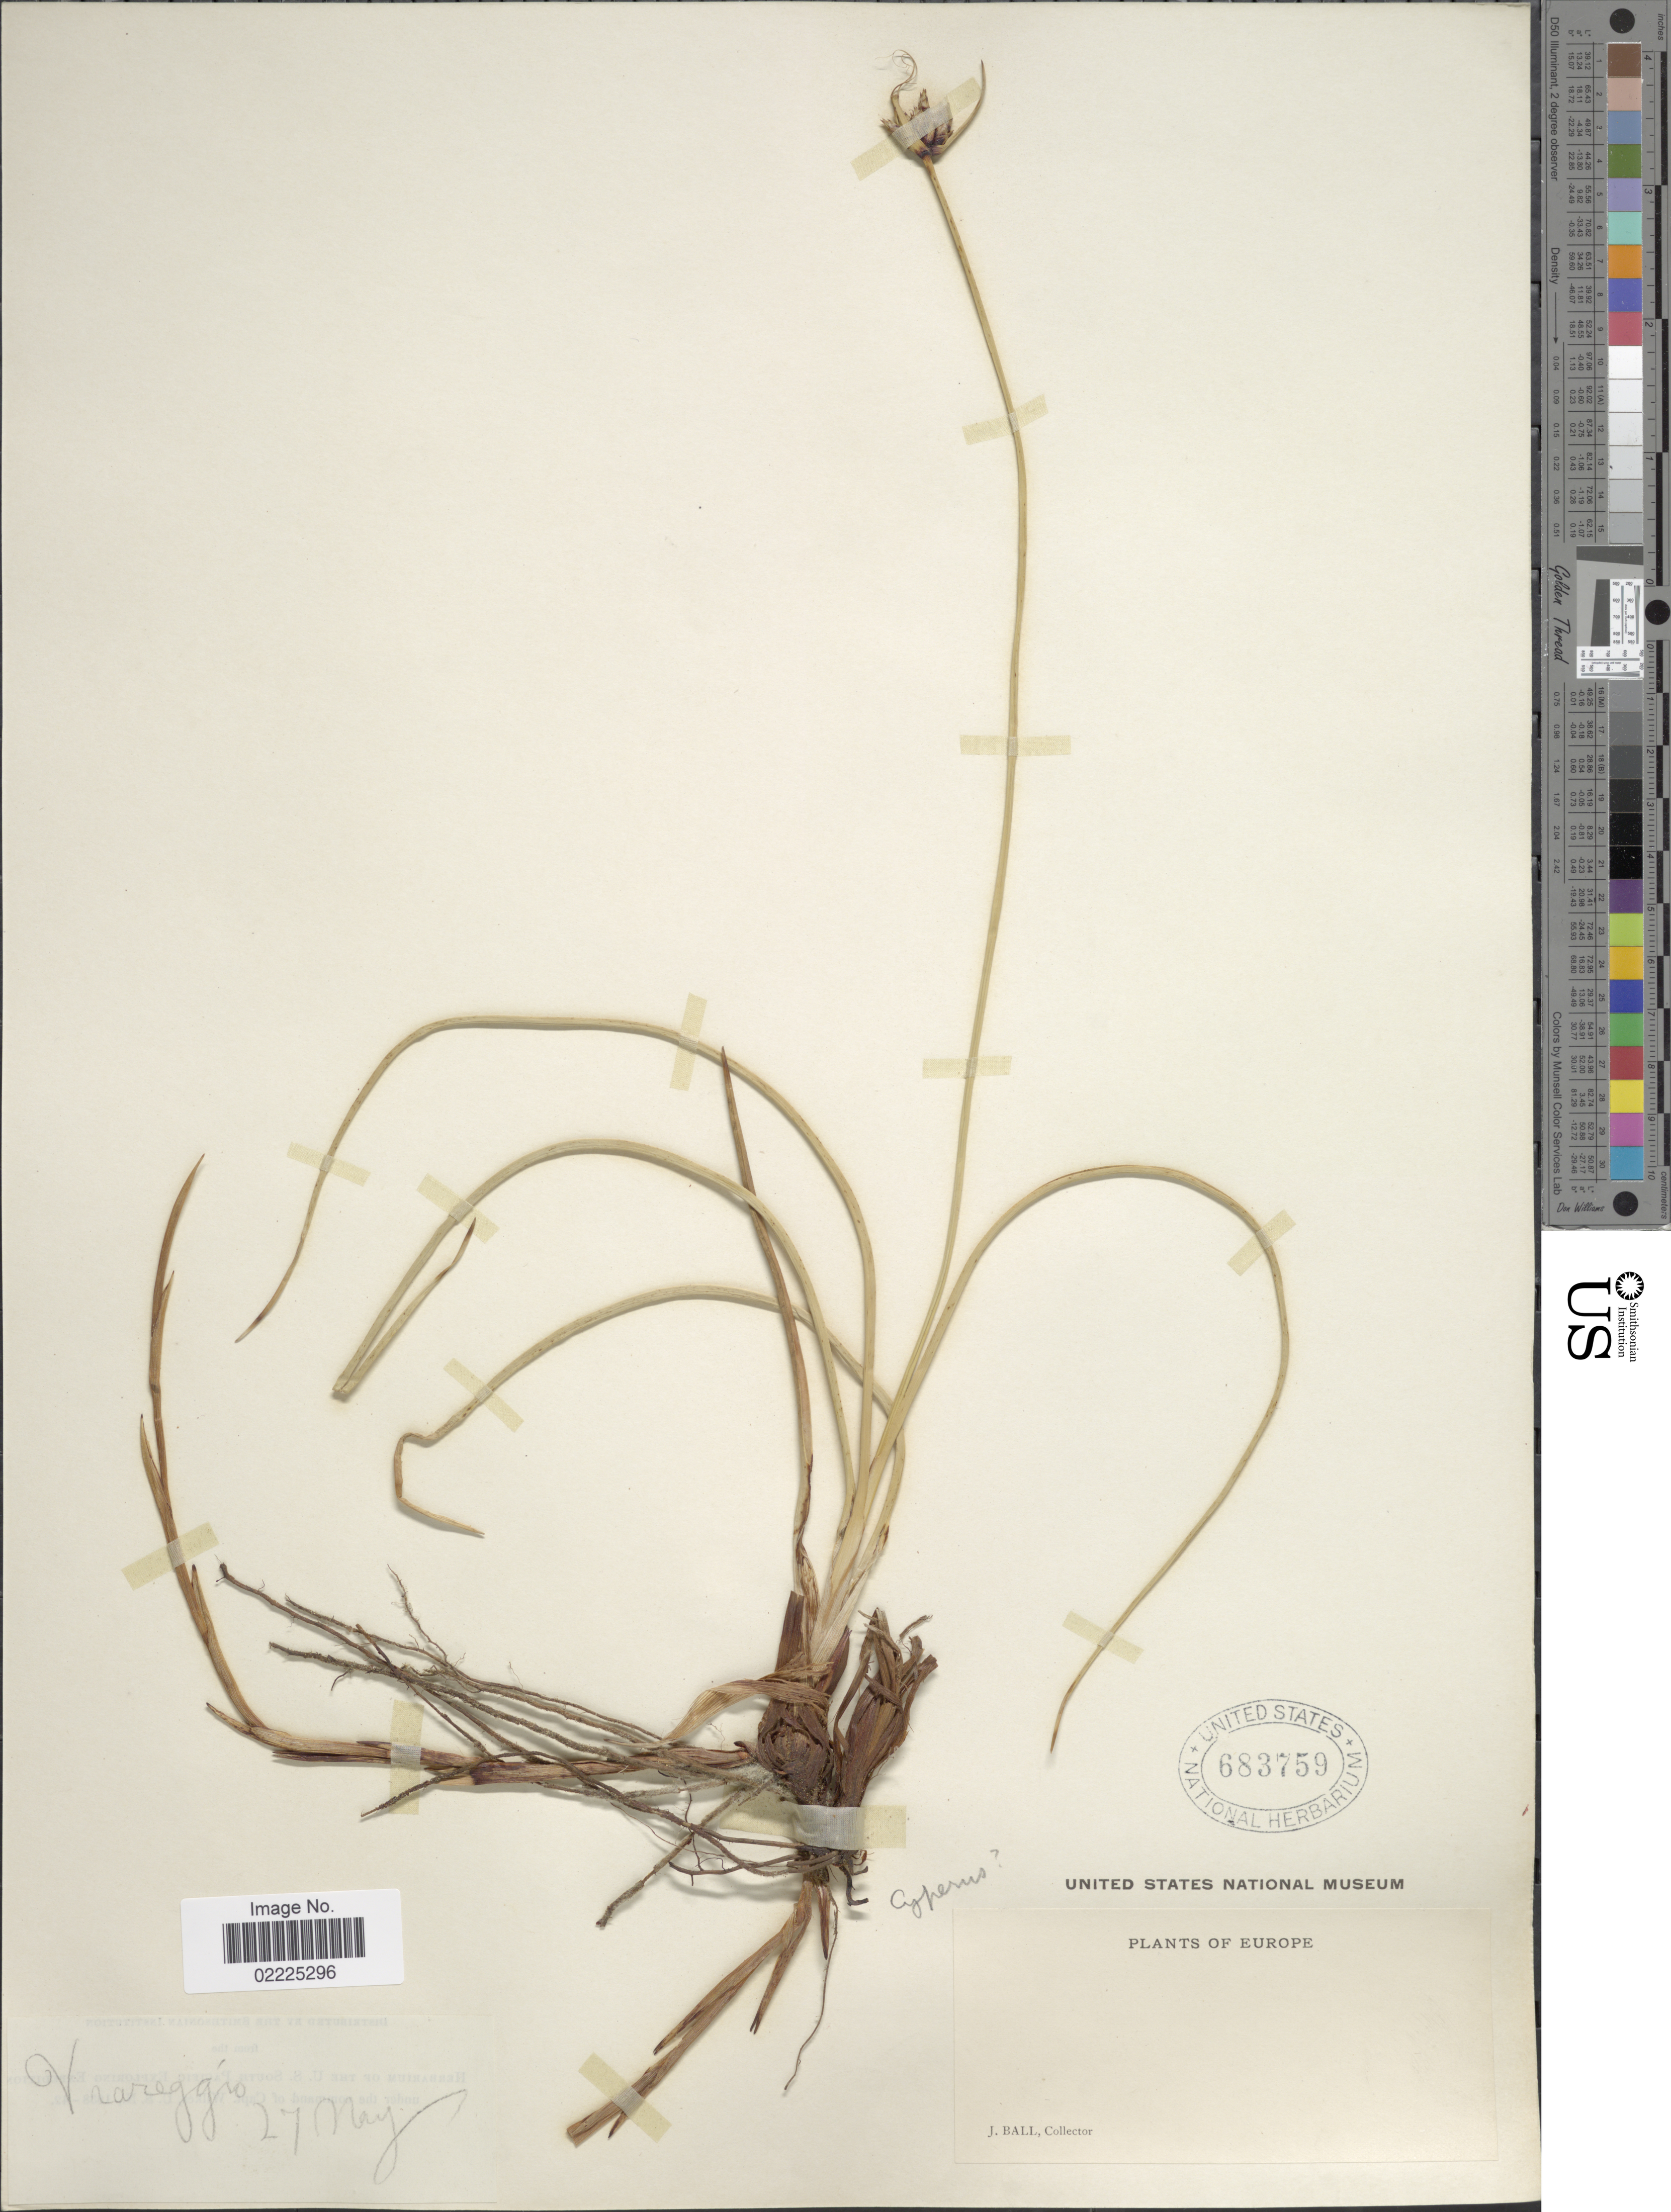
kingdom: Plantae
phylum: Tracheophyta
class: Liliopsida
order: Poales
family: Cyperaceae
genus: Cyperus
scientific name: Cyperus capitatus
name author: Vand.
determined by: Strong, Mark T., (BOT), Smithsonian Institution - National Museum of Natural History (UNITED STATES)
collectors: J. Ball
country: Italy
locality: Europe, Viareggio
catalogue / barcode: US 683759